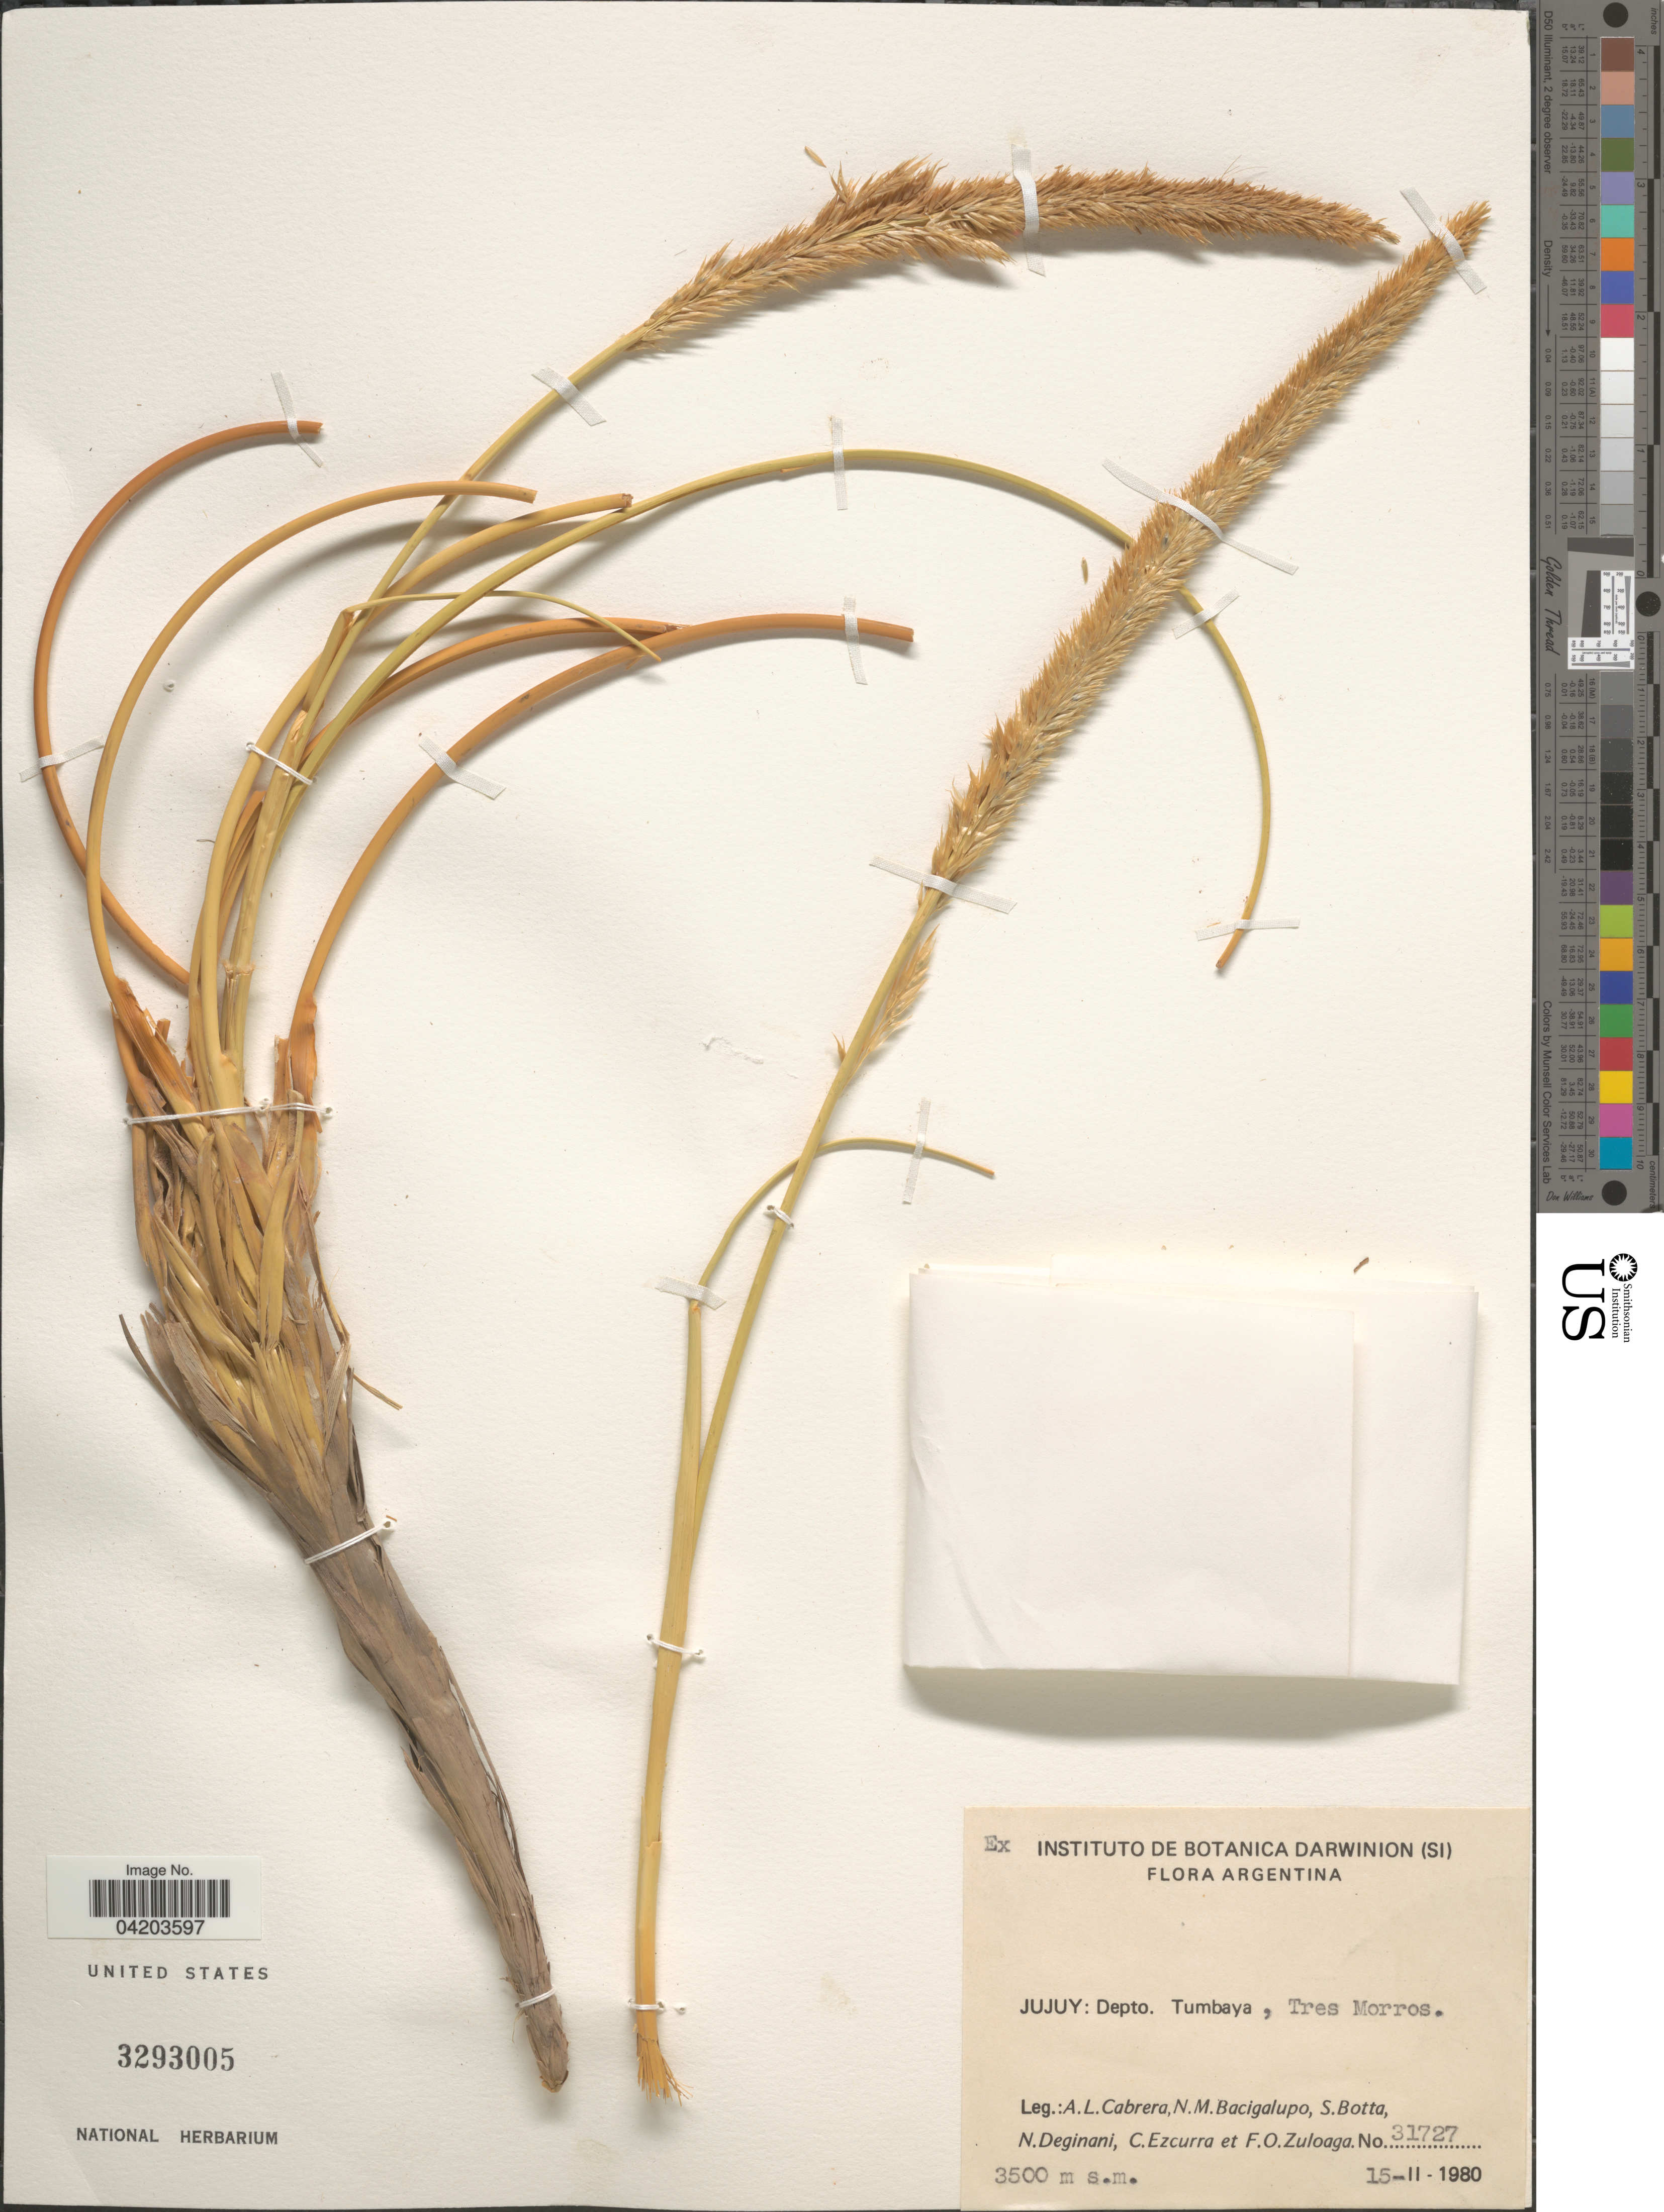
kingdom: Plantae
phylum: Tracheophyta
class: Liliopsida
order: Poales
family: Poaceae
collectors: A. L. Cabrera, N. M. Bacigalupo, S. Botta, N. Deginani & et al.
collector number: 31727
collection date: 1980-02-15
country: Argentina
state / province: Jujuy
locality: Depto. Tumbaya, Tres Morros.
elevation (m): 3500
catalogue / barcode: US 3293005